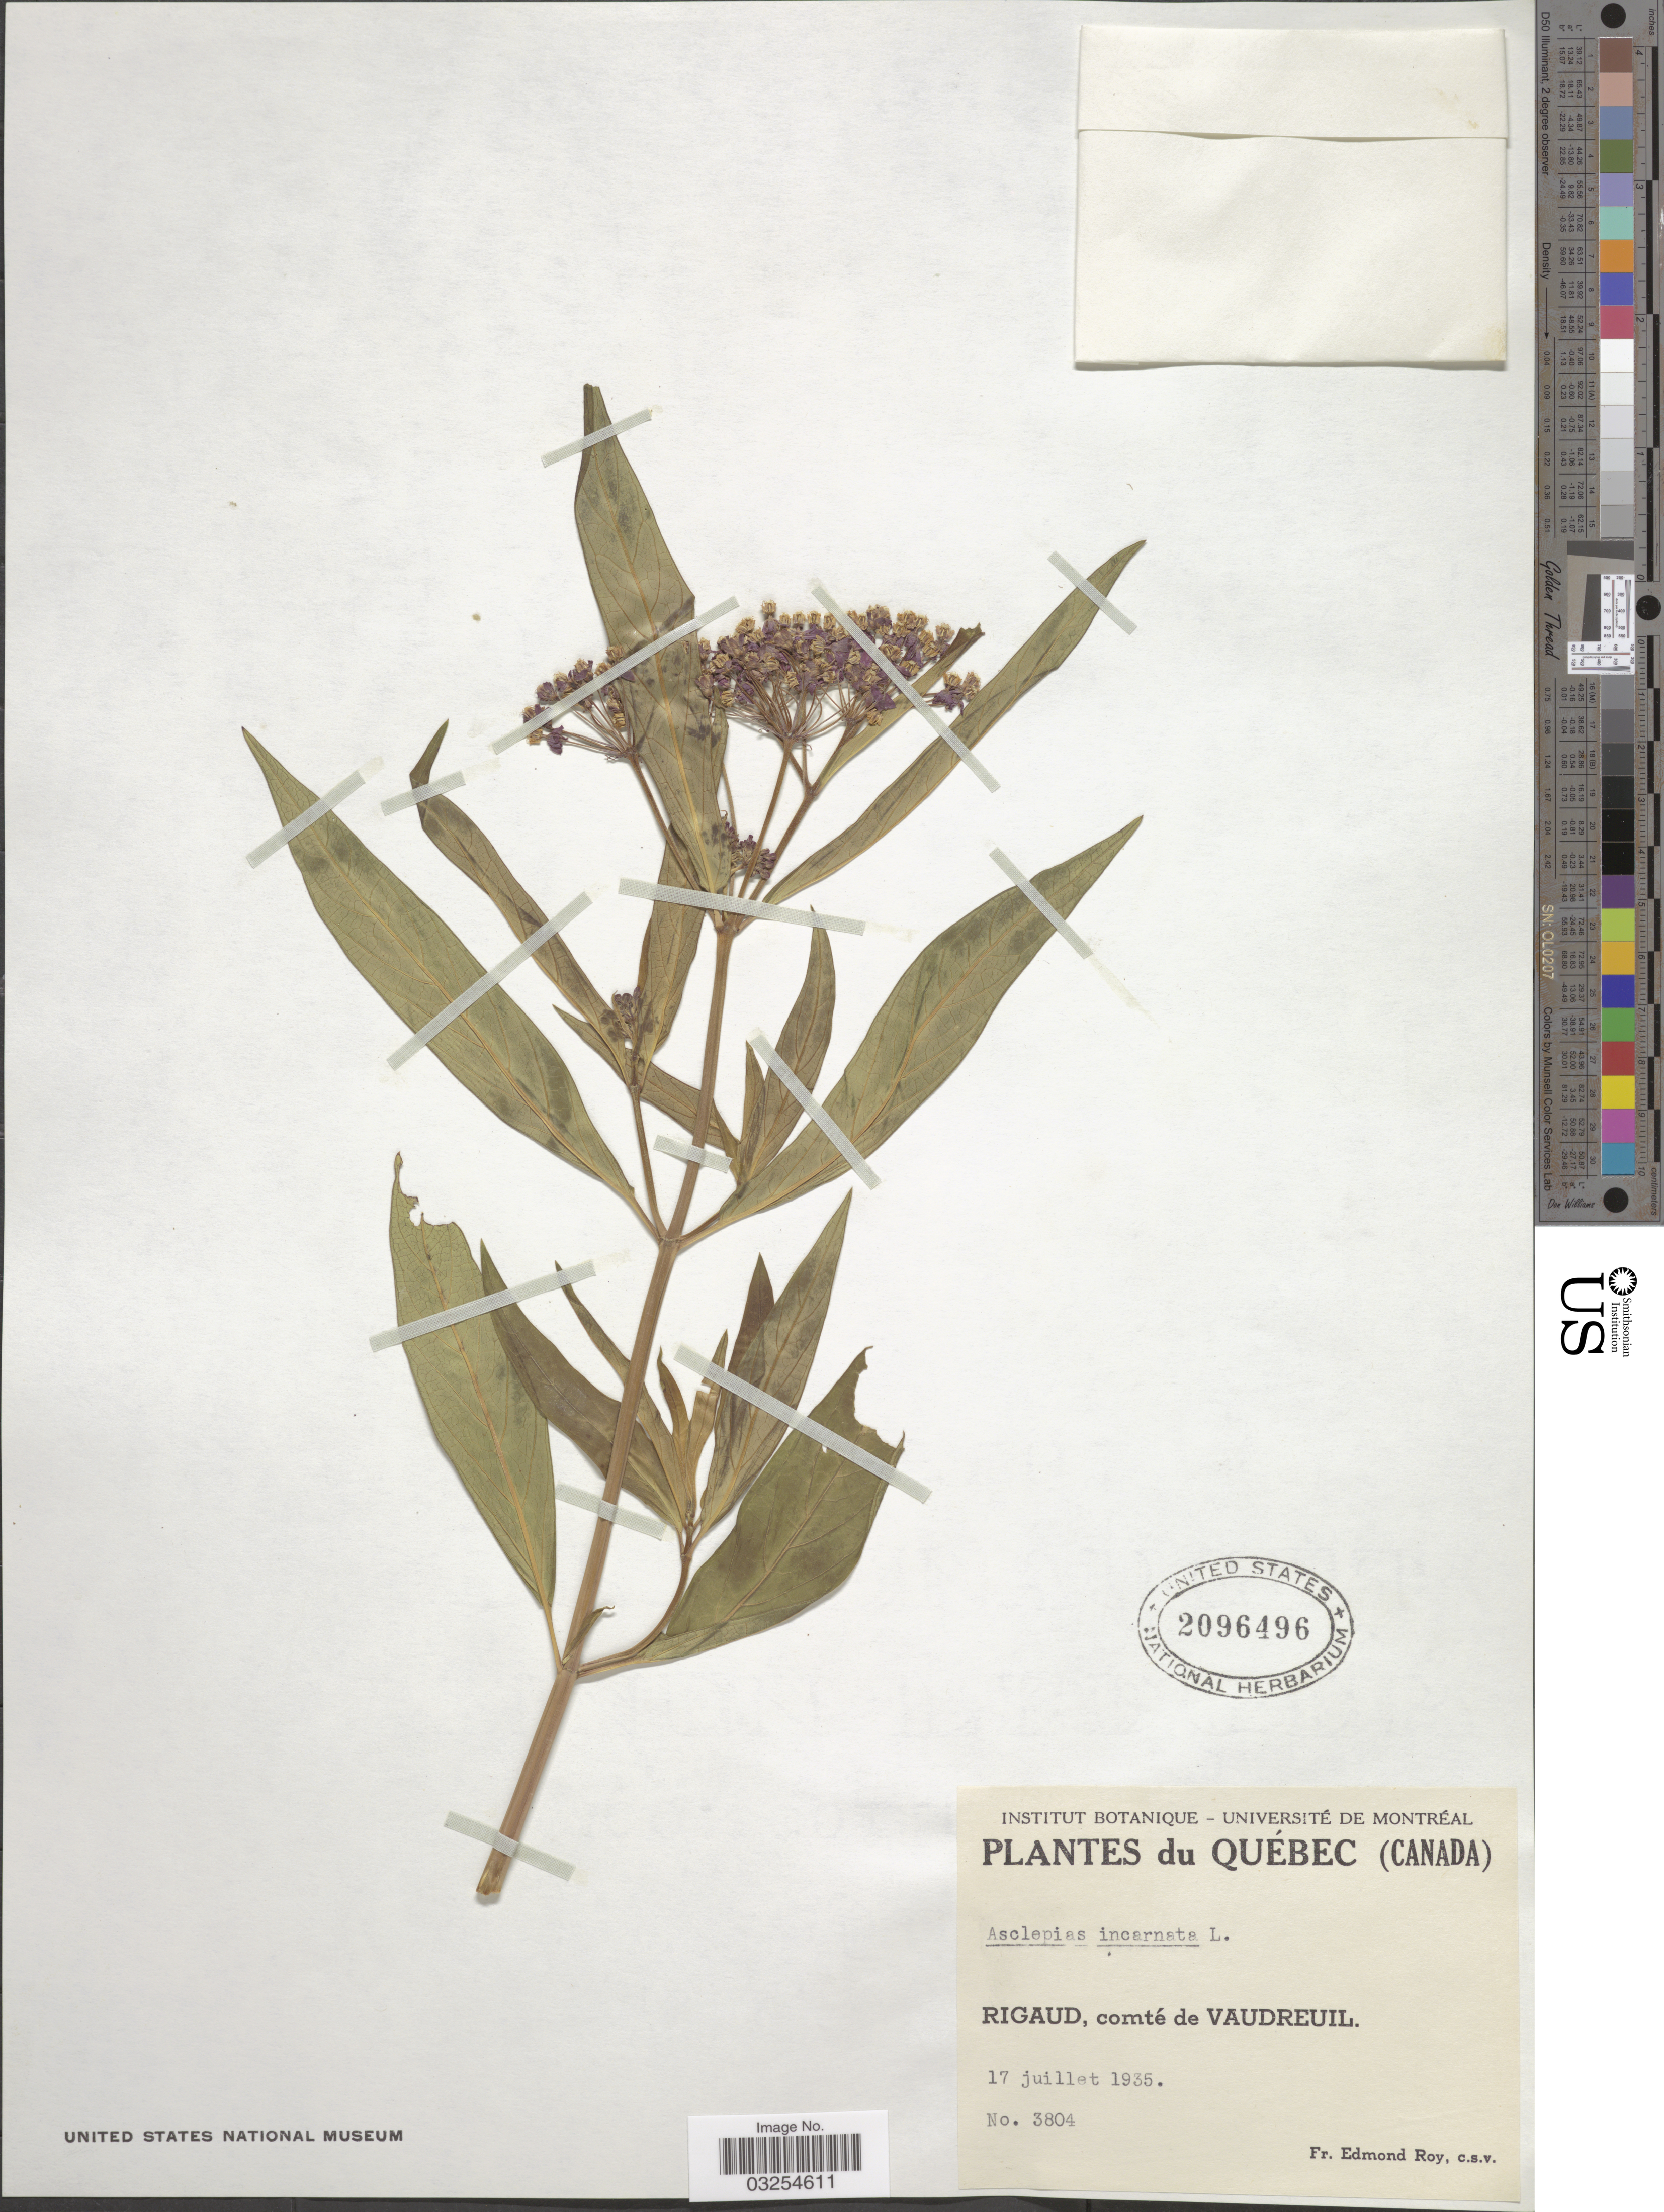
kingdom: Plantae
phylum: Tracheophyta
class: Magnoliopsida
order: Gentianales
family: Apocynaceae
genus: Asclepias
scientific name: Asclepias incarnata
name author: L.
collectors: E. Roy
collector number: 3804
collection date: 1935-07-17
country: Canada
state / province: Quebec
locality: Rigaud, comté de Vaudreuil.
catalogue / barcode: US 2096496